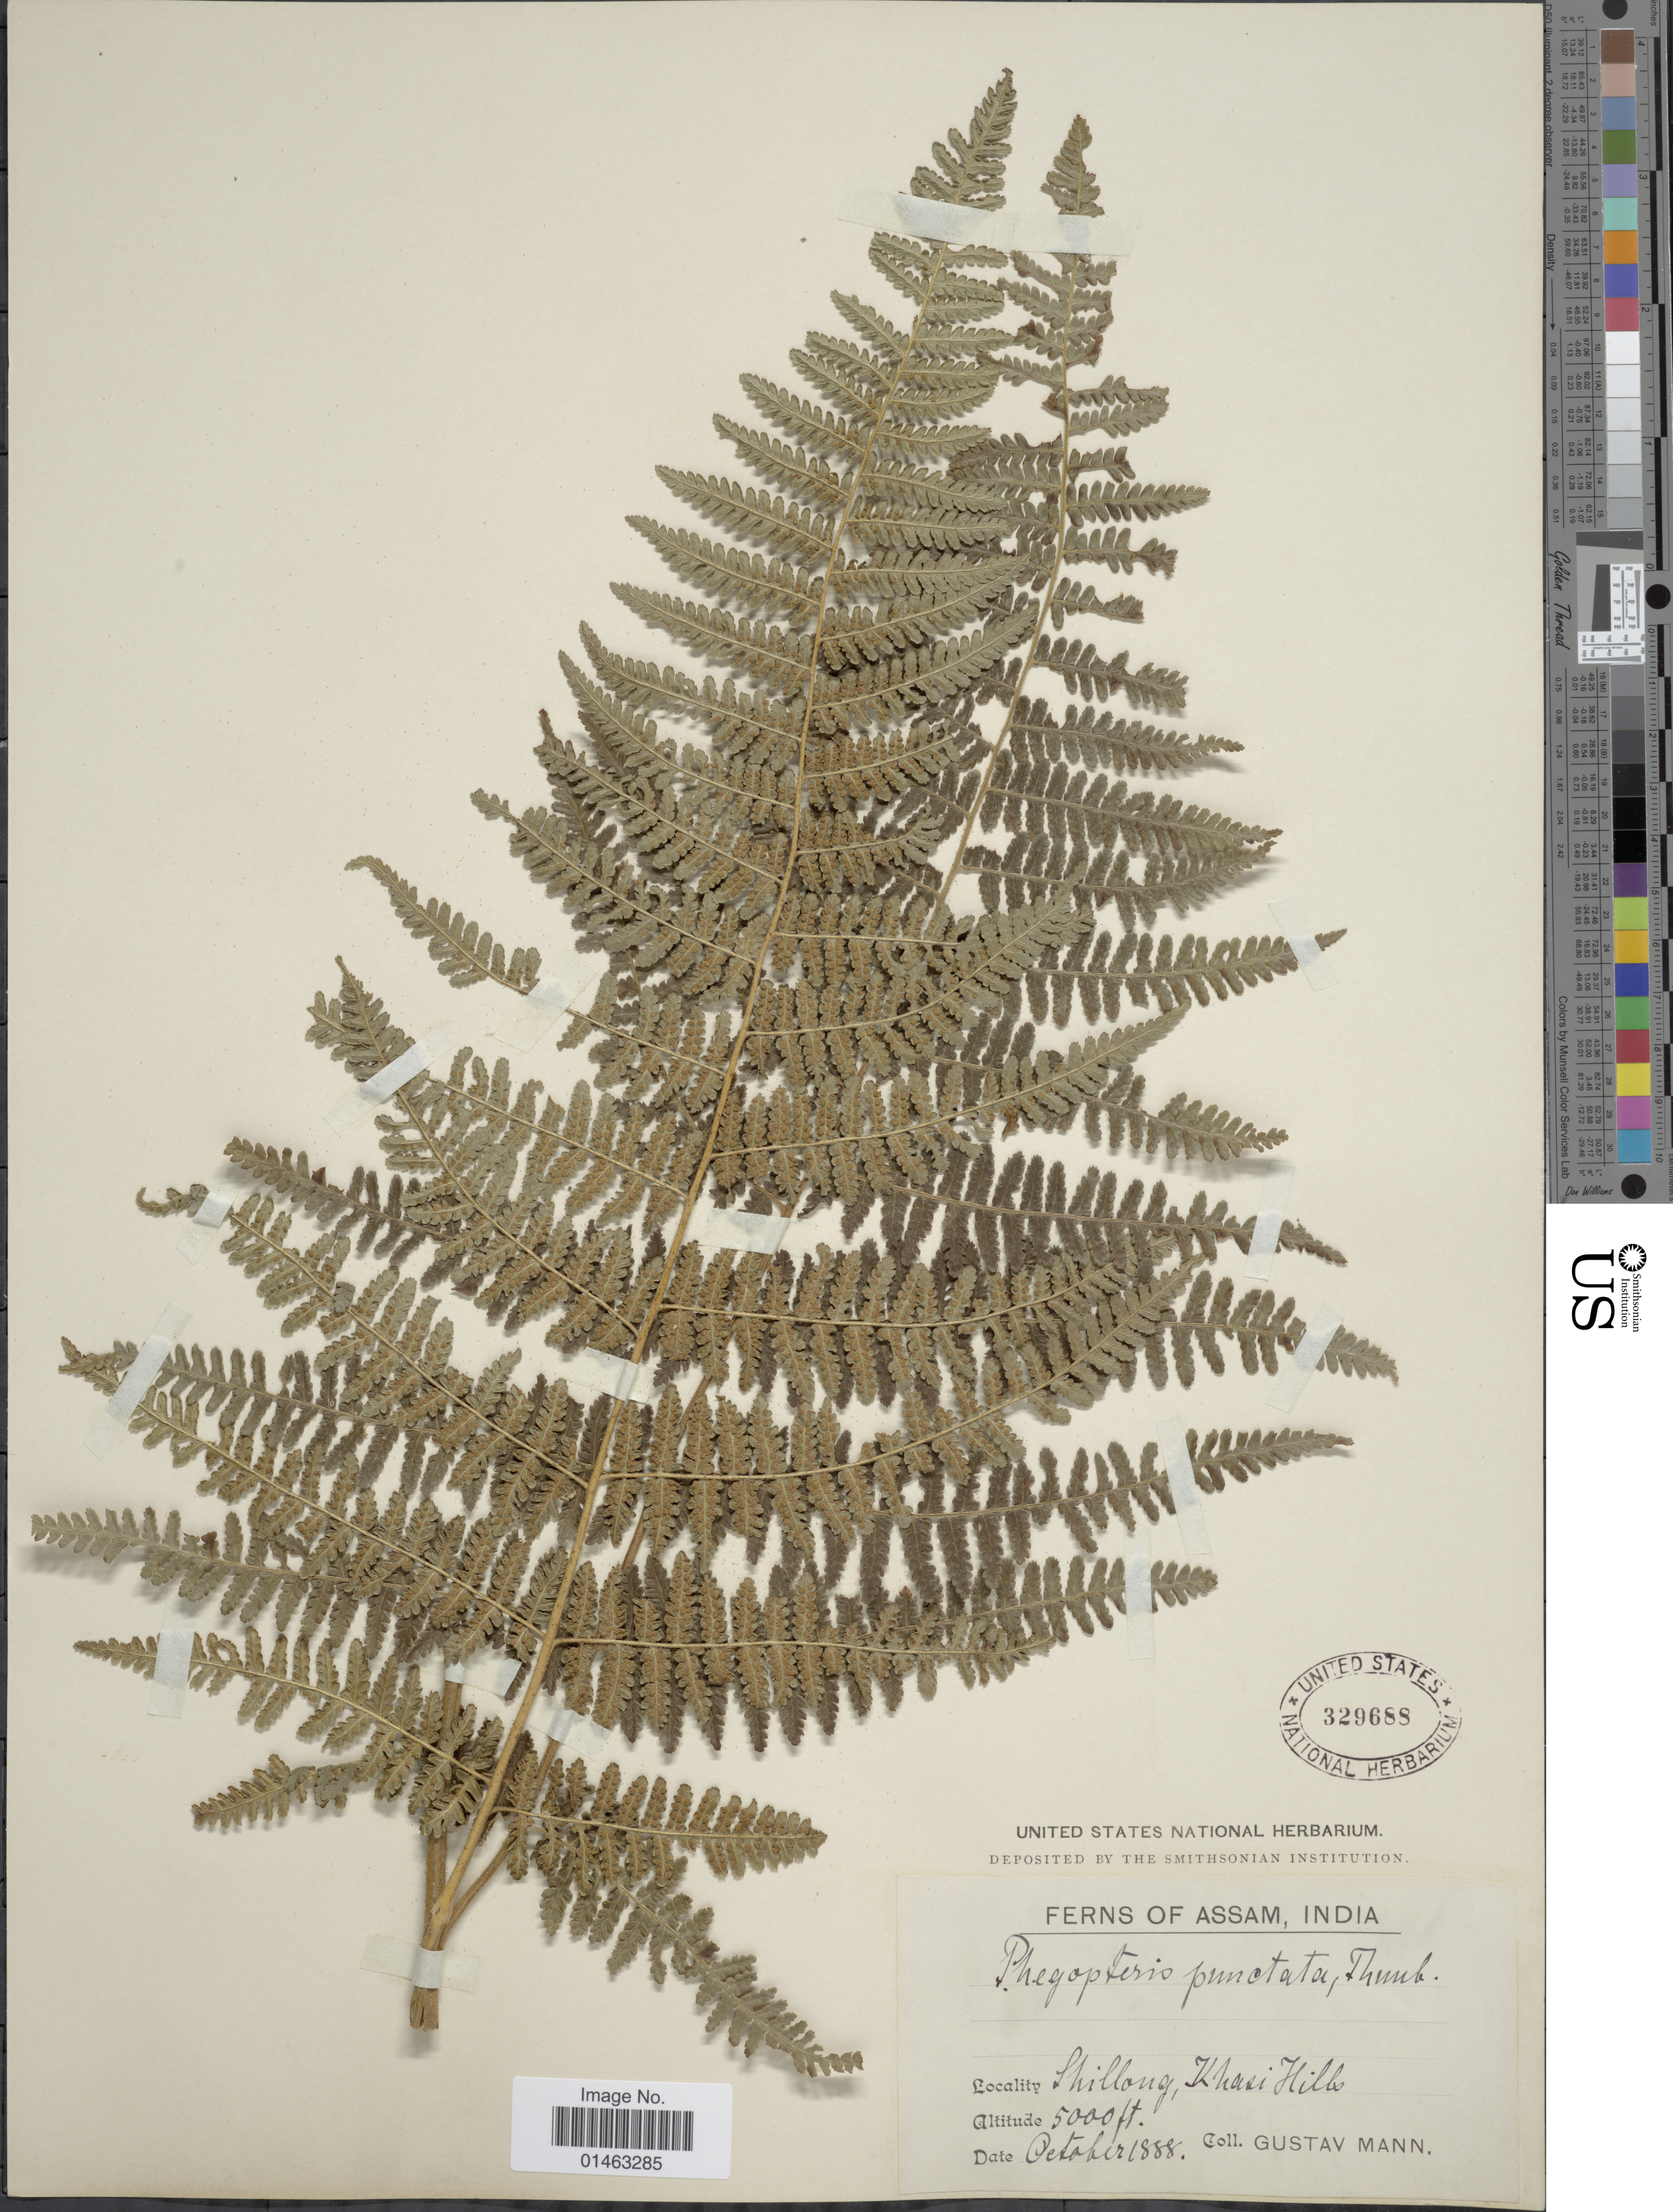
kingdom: Plantae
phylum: Tracheophyta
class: Polypodiopsida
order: Polypodiales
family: Dennstaedtiaceae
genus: Hypolepis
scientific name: Hypolepis punctata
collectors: G. Mann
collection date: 1888-10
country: India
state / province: Meghalaya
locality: Shillong, Khasi Hills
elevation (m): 1524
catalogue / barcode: US 329688